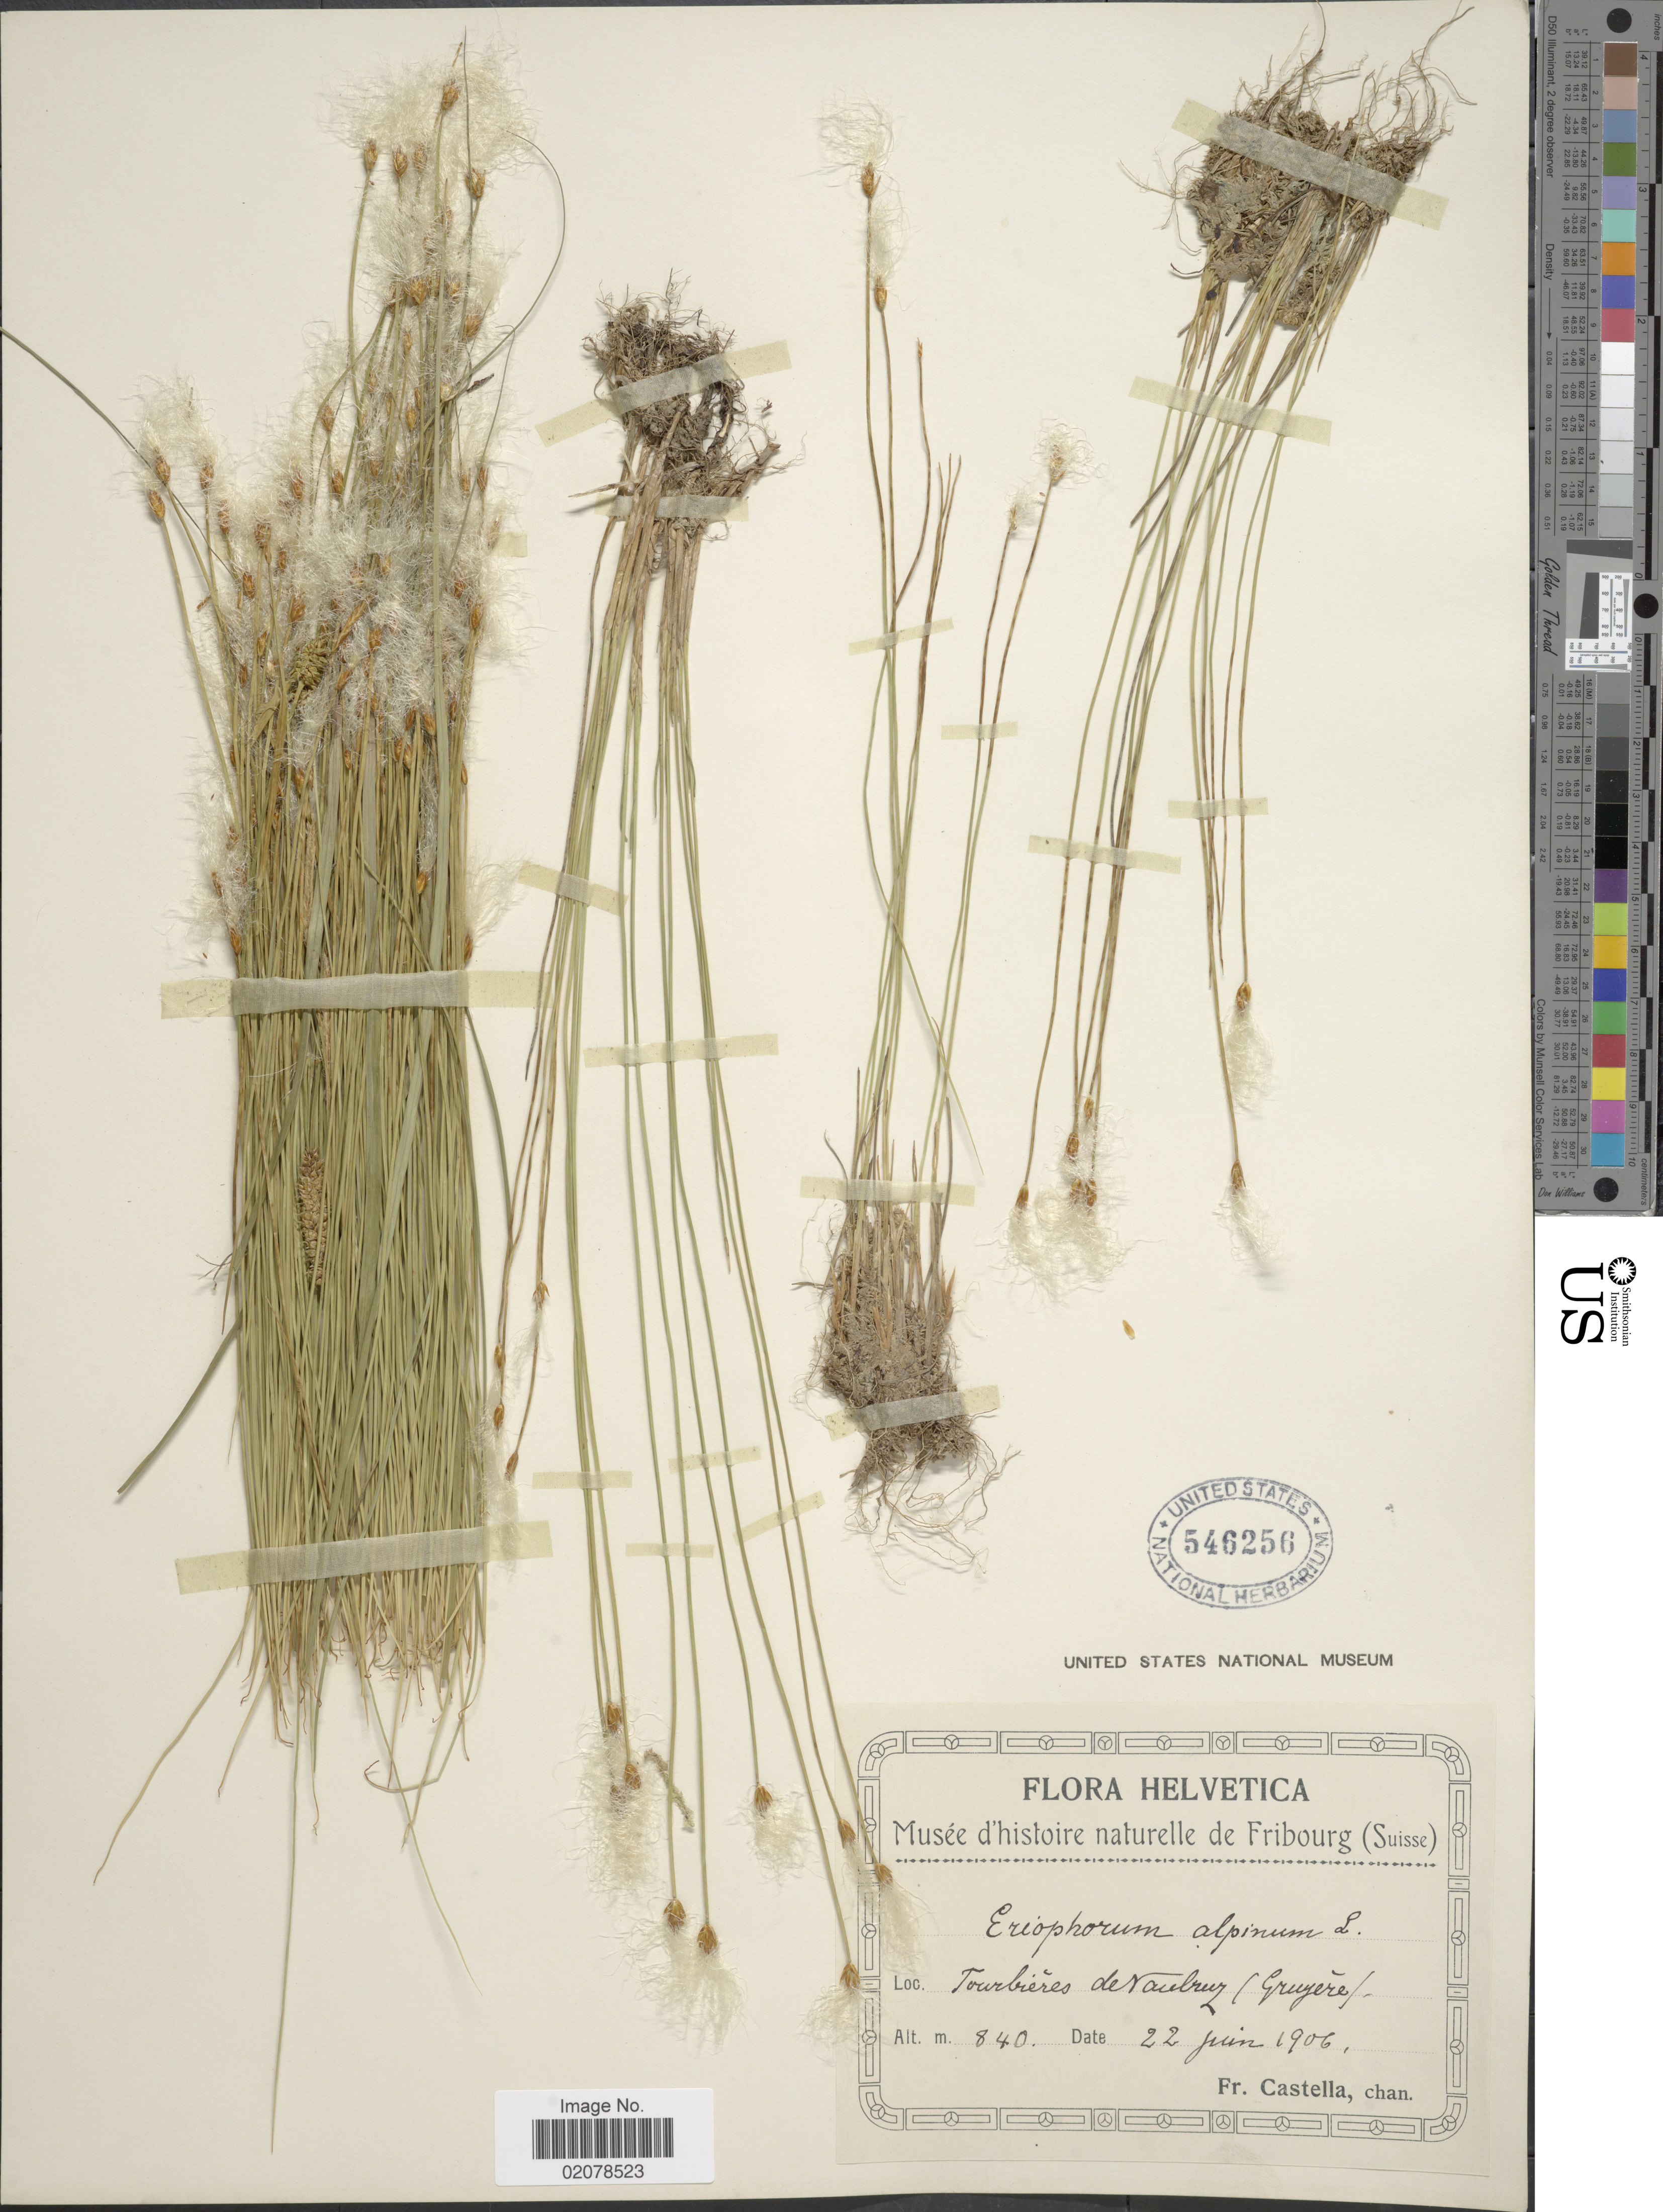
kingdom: Plantae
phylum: Tracheophyta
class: Liliopsida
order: Poales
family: Cyperaceae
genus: Trichophorum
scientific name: Trichophorum alpinum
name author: (L.) Pers.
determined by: Strong, M. T., (US), Smithsonian Institution - National Museum of Natural History (UNITED STATES)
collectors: Fr. Castella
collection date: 1906-06-22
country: Switzerland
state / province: Fribourg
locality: Tourbieres de Vaulruz (Gruyère)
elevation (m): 840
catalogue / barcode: US 546256